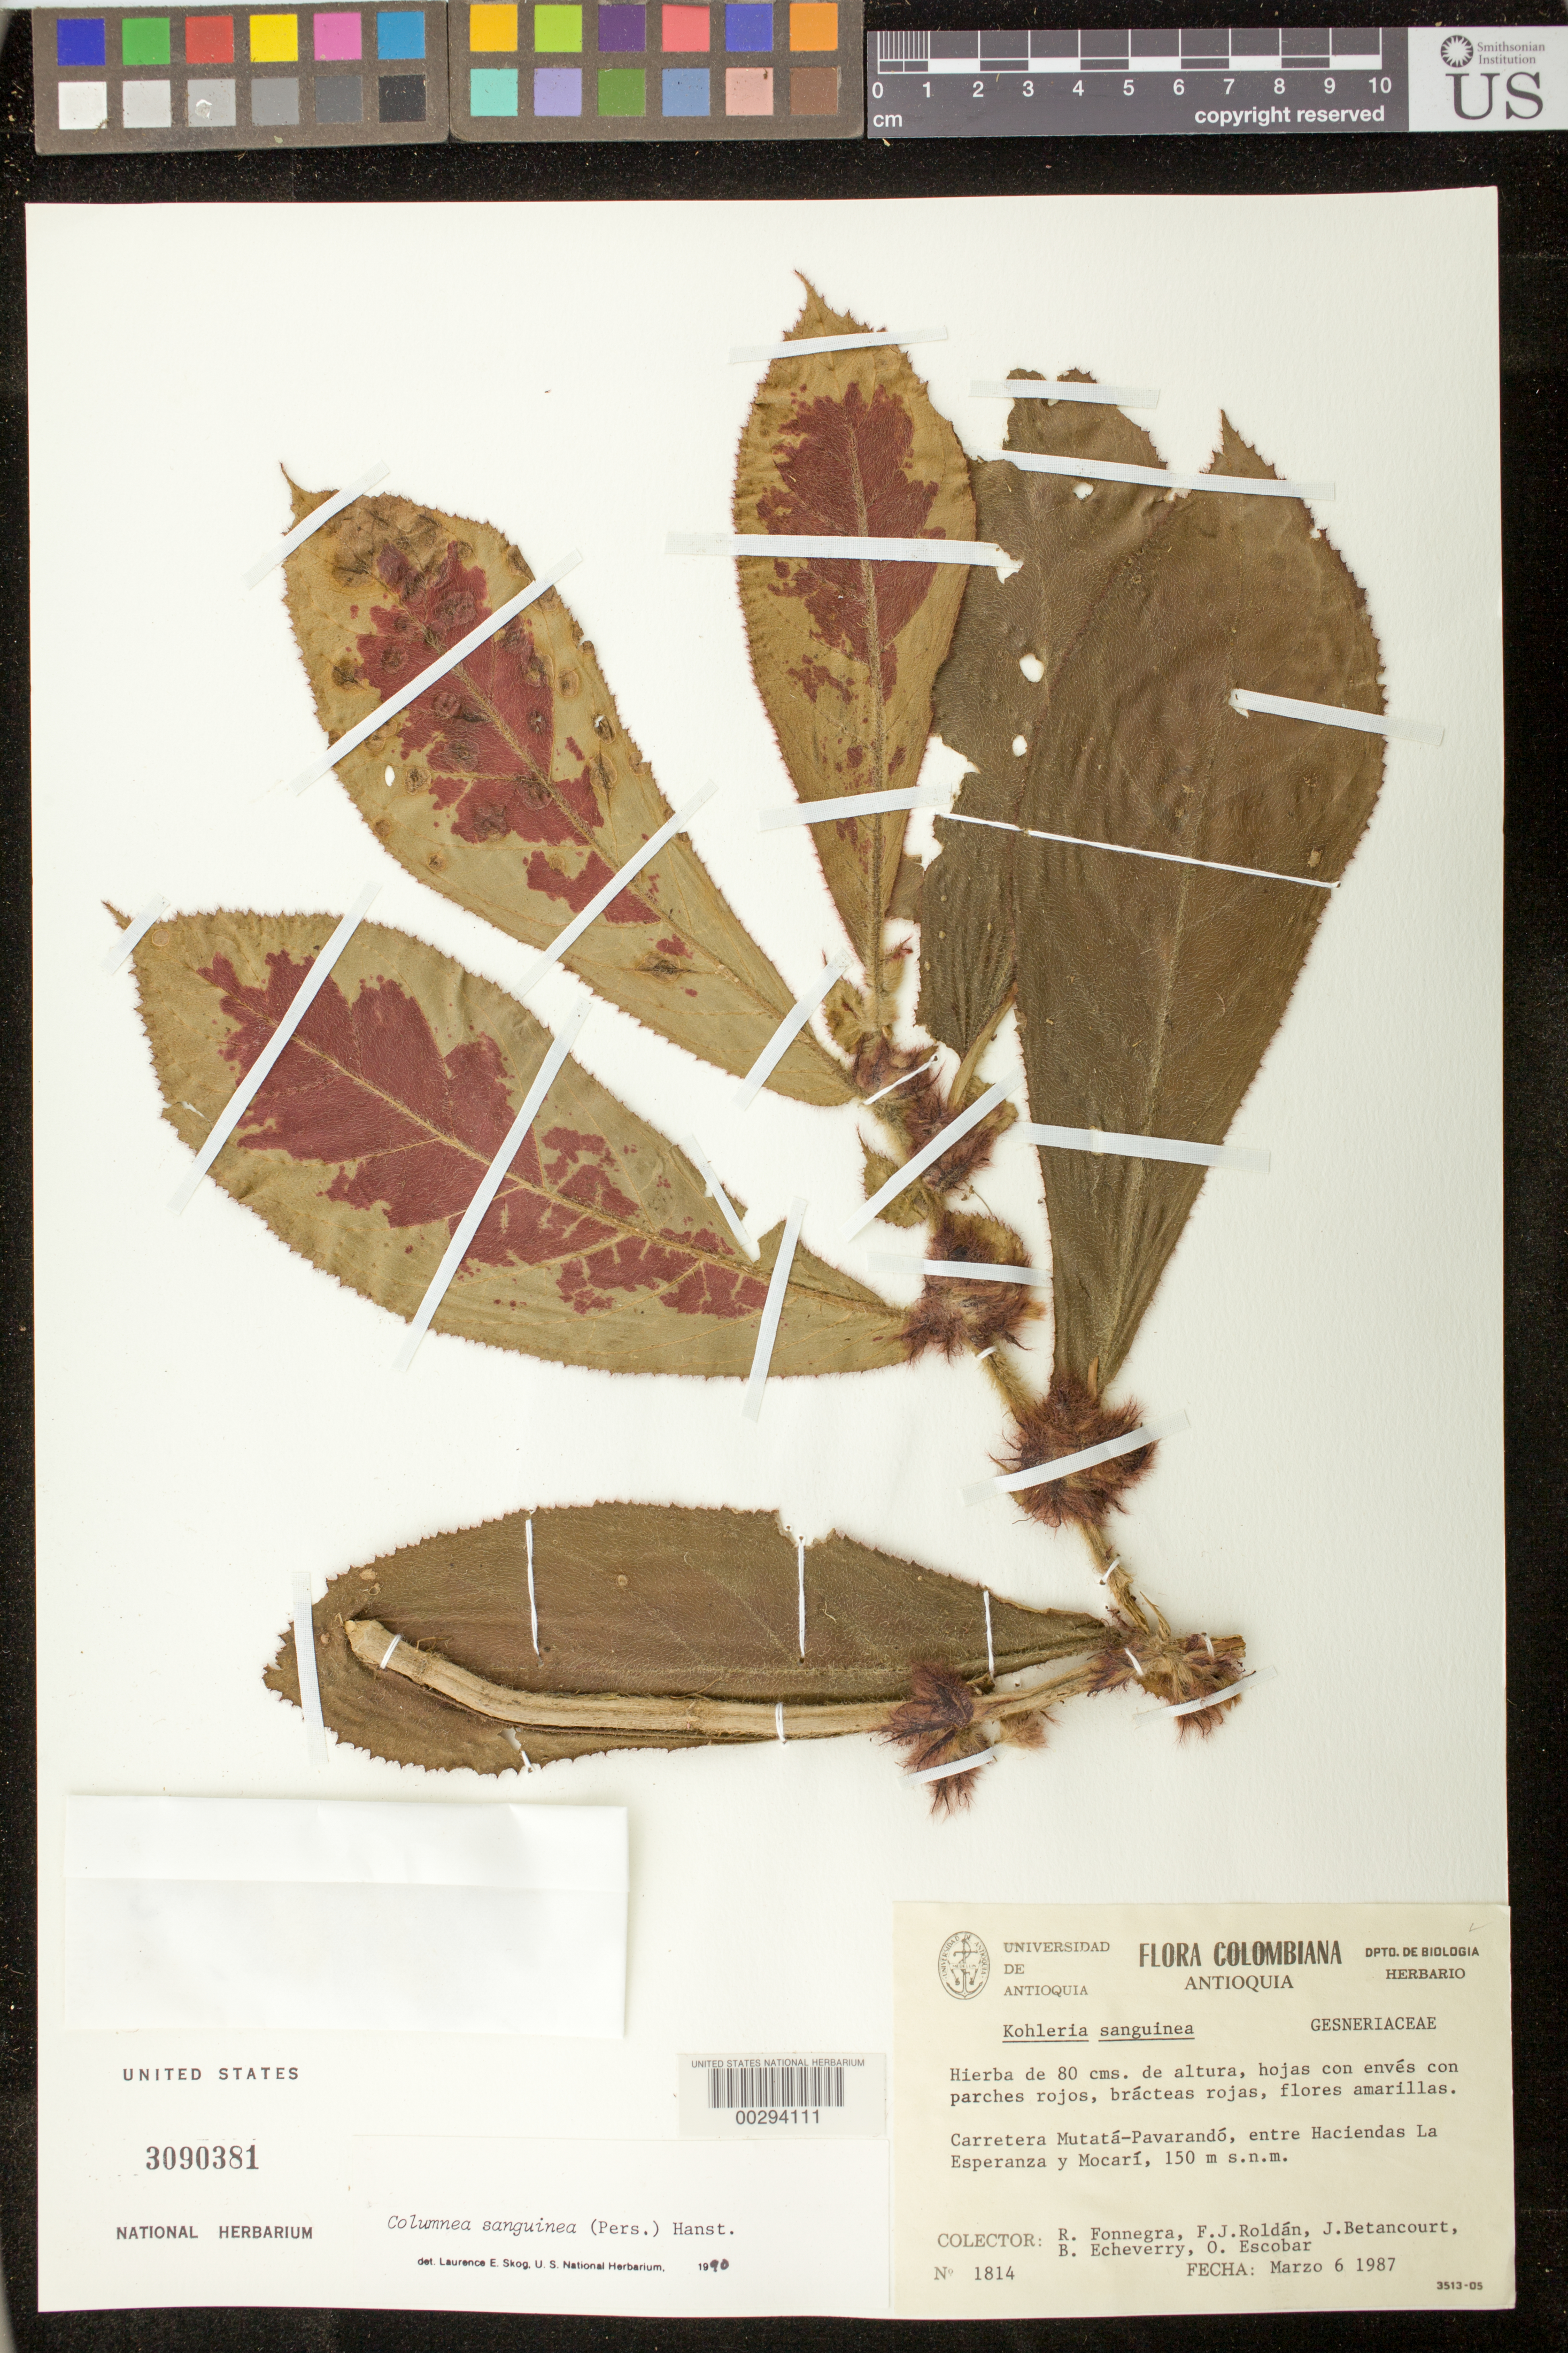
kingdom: Plantae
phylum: Tracheophyta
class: Magnoliopsida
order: Lamiales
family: Gesneriaceae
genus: Columnea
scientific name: Columnea sanguinea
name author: (Pers.) Hanst.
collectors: R. Fonnegra G., F. J. Roldán, J. Betancourt, B. Echeverry & O. D. Escobar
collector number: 1814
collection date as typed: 06 Mar 1987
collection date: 1987-03-06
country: Colombia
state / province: Antioquia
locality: Mutata-Pavarando highway, between haciendas La Esperanza and Mocari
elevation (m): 150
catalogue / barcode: US 3090381